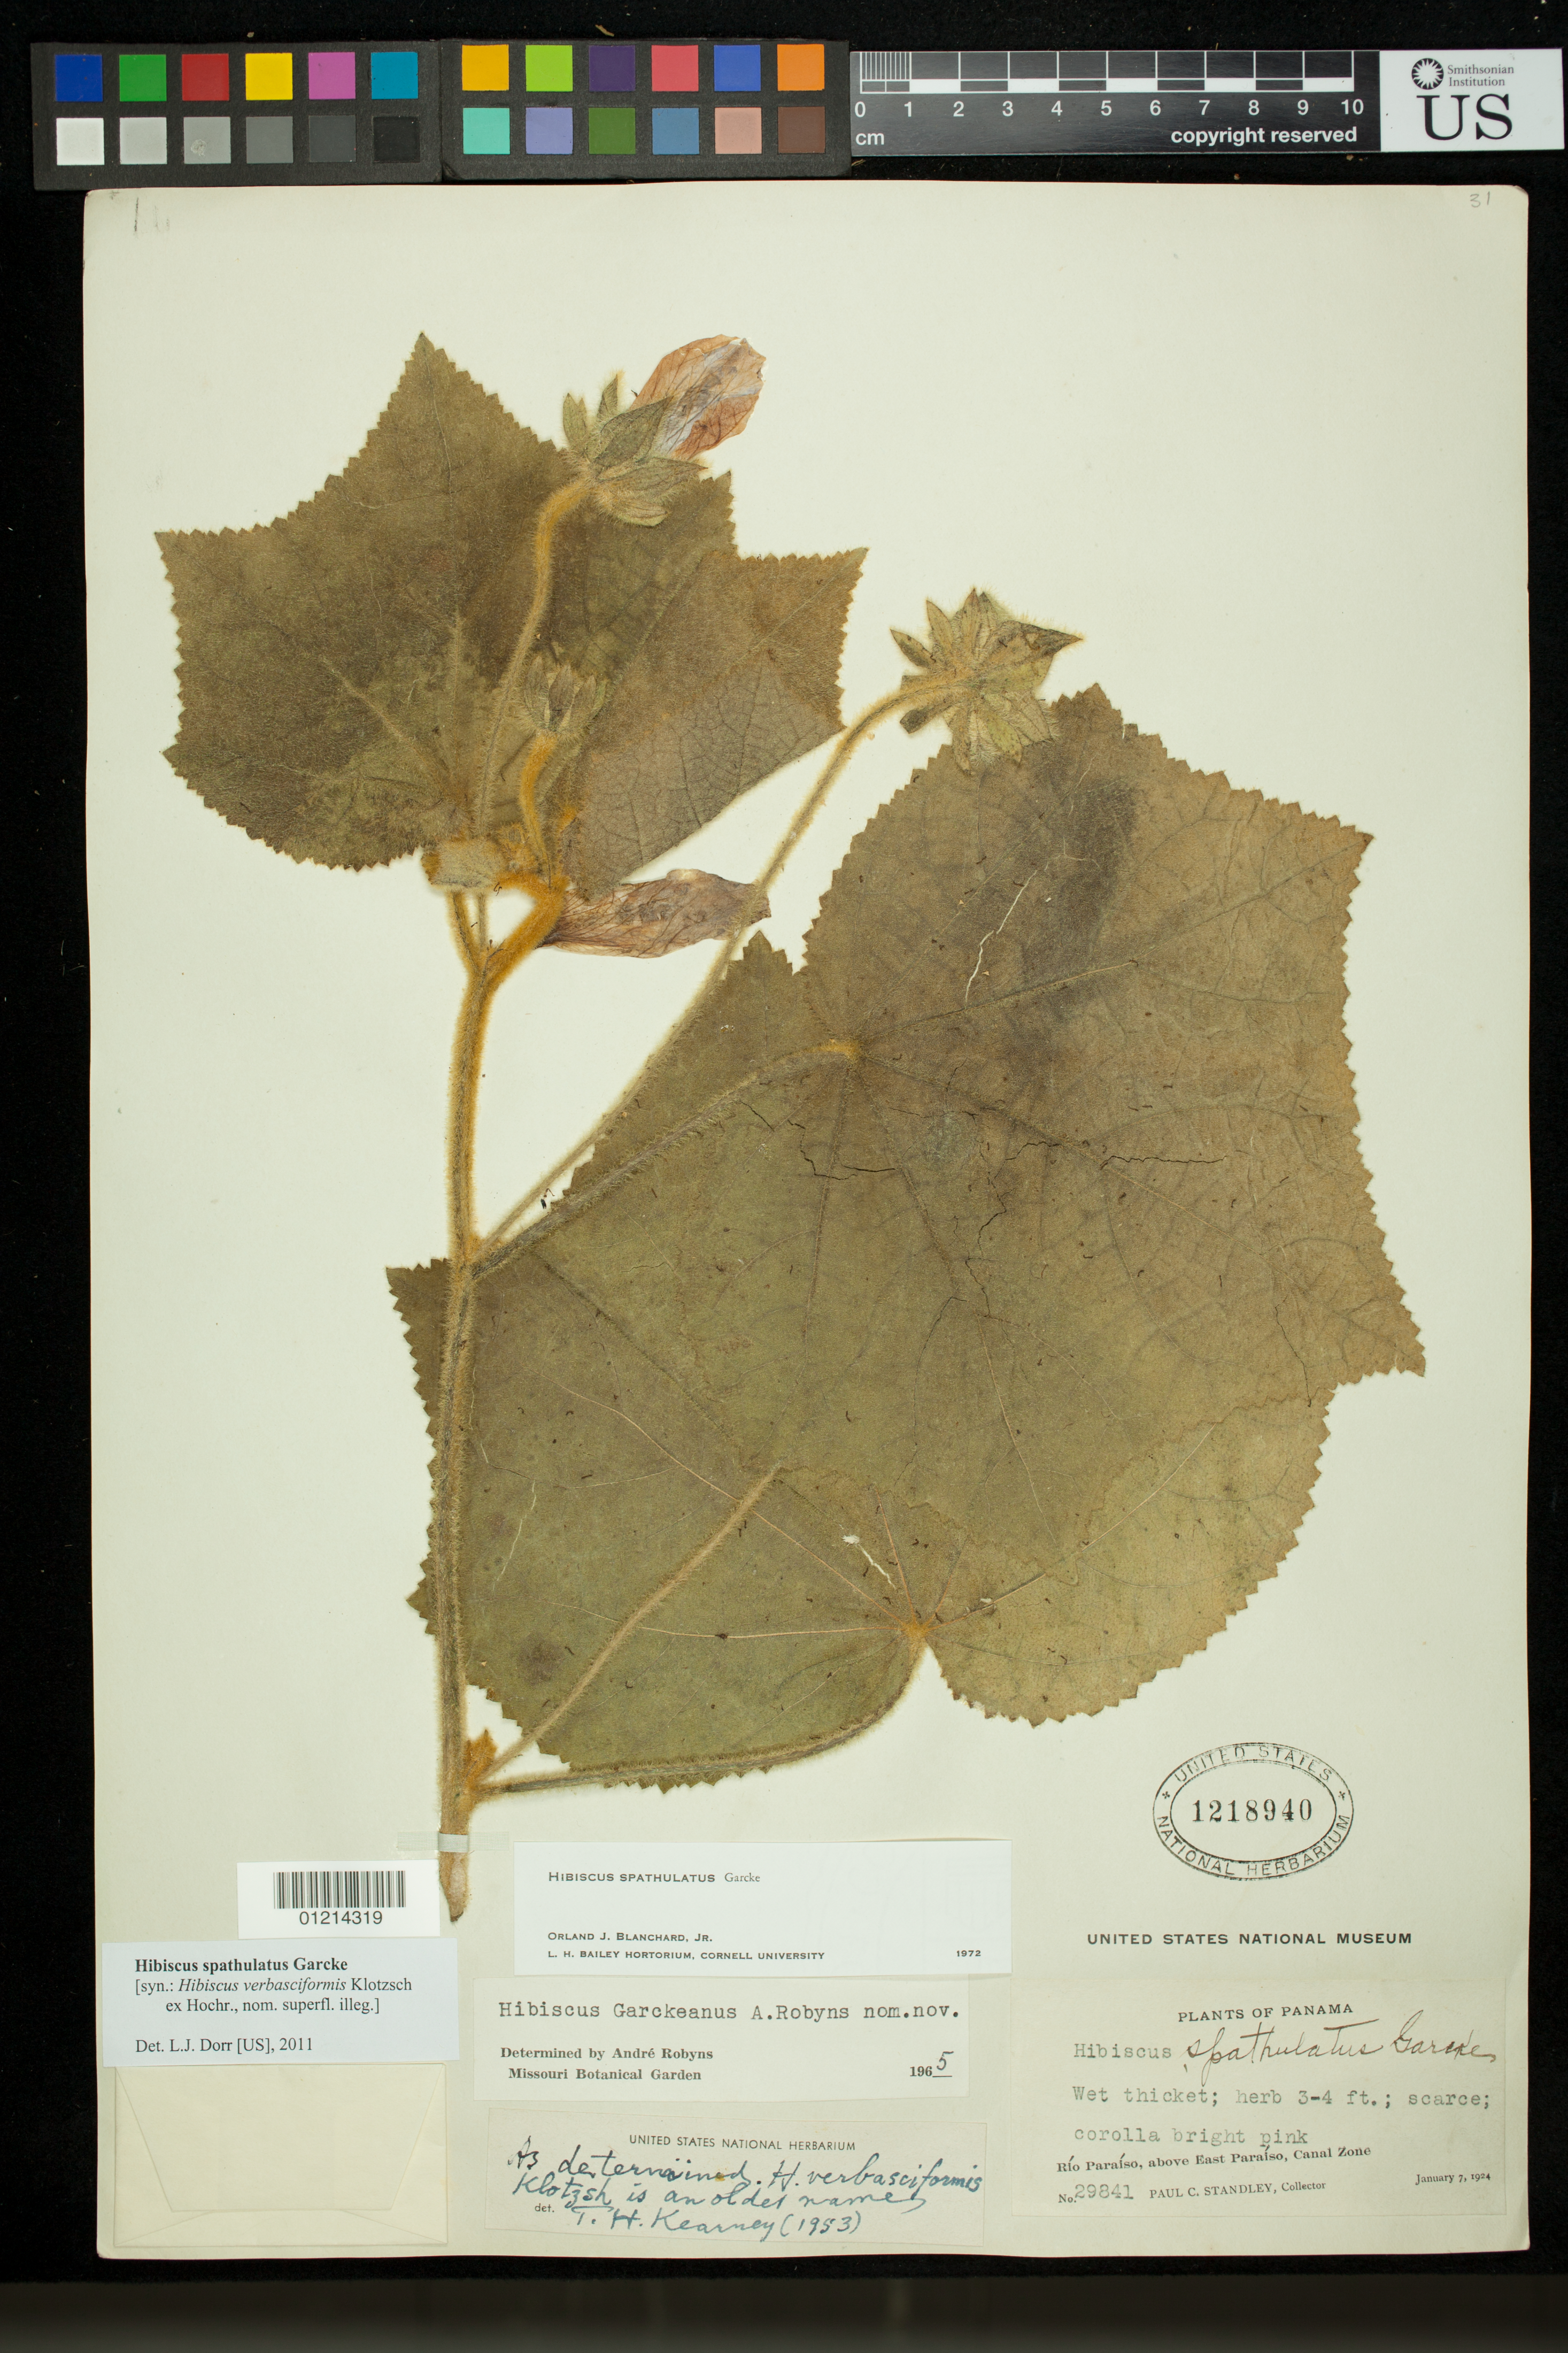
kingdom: Plantae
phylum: Tracheophyta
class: Magnoliopsida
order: Malvales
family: Malvaceae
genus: Hibiscus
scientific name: Hibiscus spathulatus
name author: Garcke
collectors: P. C. Standley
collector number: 29841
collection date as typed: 07 Jan 1924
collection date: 1924-01-07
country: Panama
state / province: Panamá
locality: Río Paraíso, above East Paraíso, Canal Zone.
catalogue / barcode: US 1218940